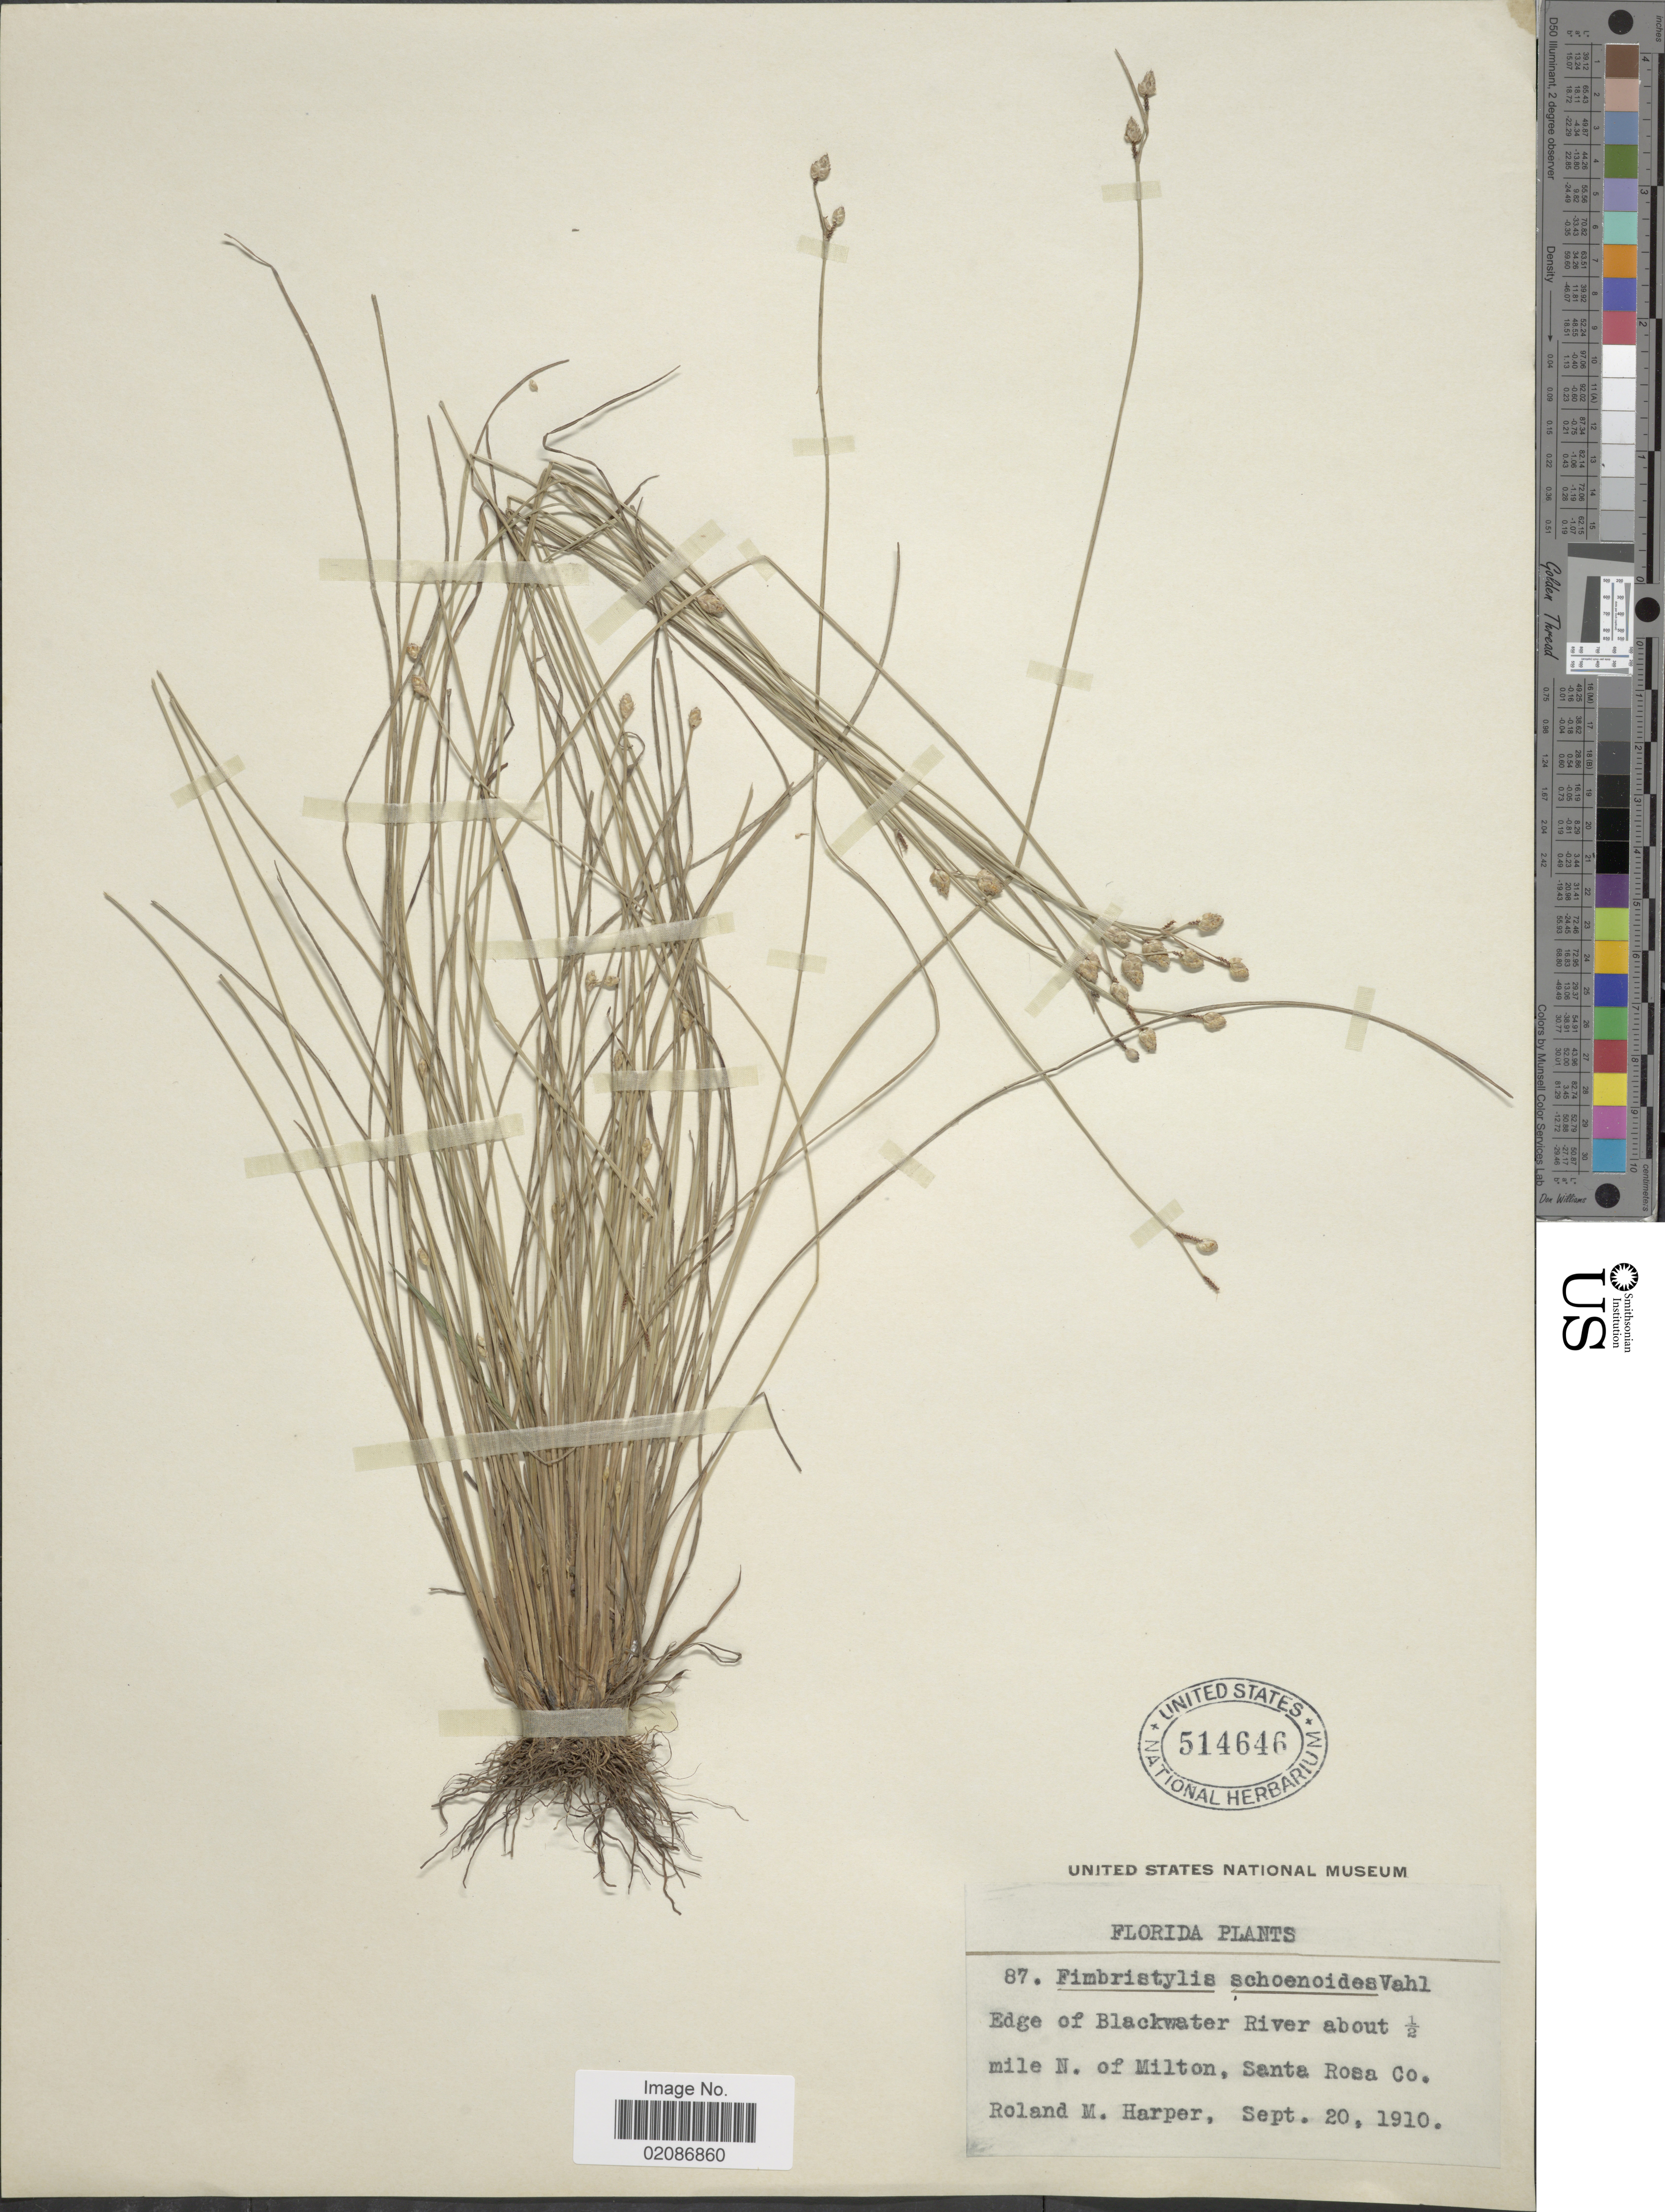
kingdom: Plantae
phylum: Tracheophyta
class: Liliopsida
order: Poales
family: Cyperaceae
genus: Fimbristylis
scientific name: Fimbristylis schoenoides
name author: (Retz.) Vahl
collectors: R. M. Harper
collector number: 87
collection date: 1910-09-20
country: United States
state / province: Florida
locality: Edge of Blackwater River about ½ mile N. of Milton, Santa Rose Co.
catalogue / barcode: US 514646